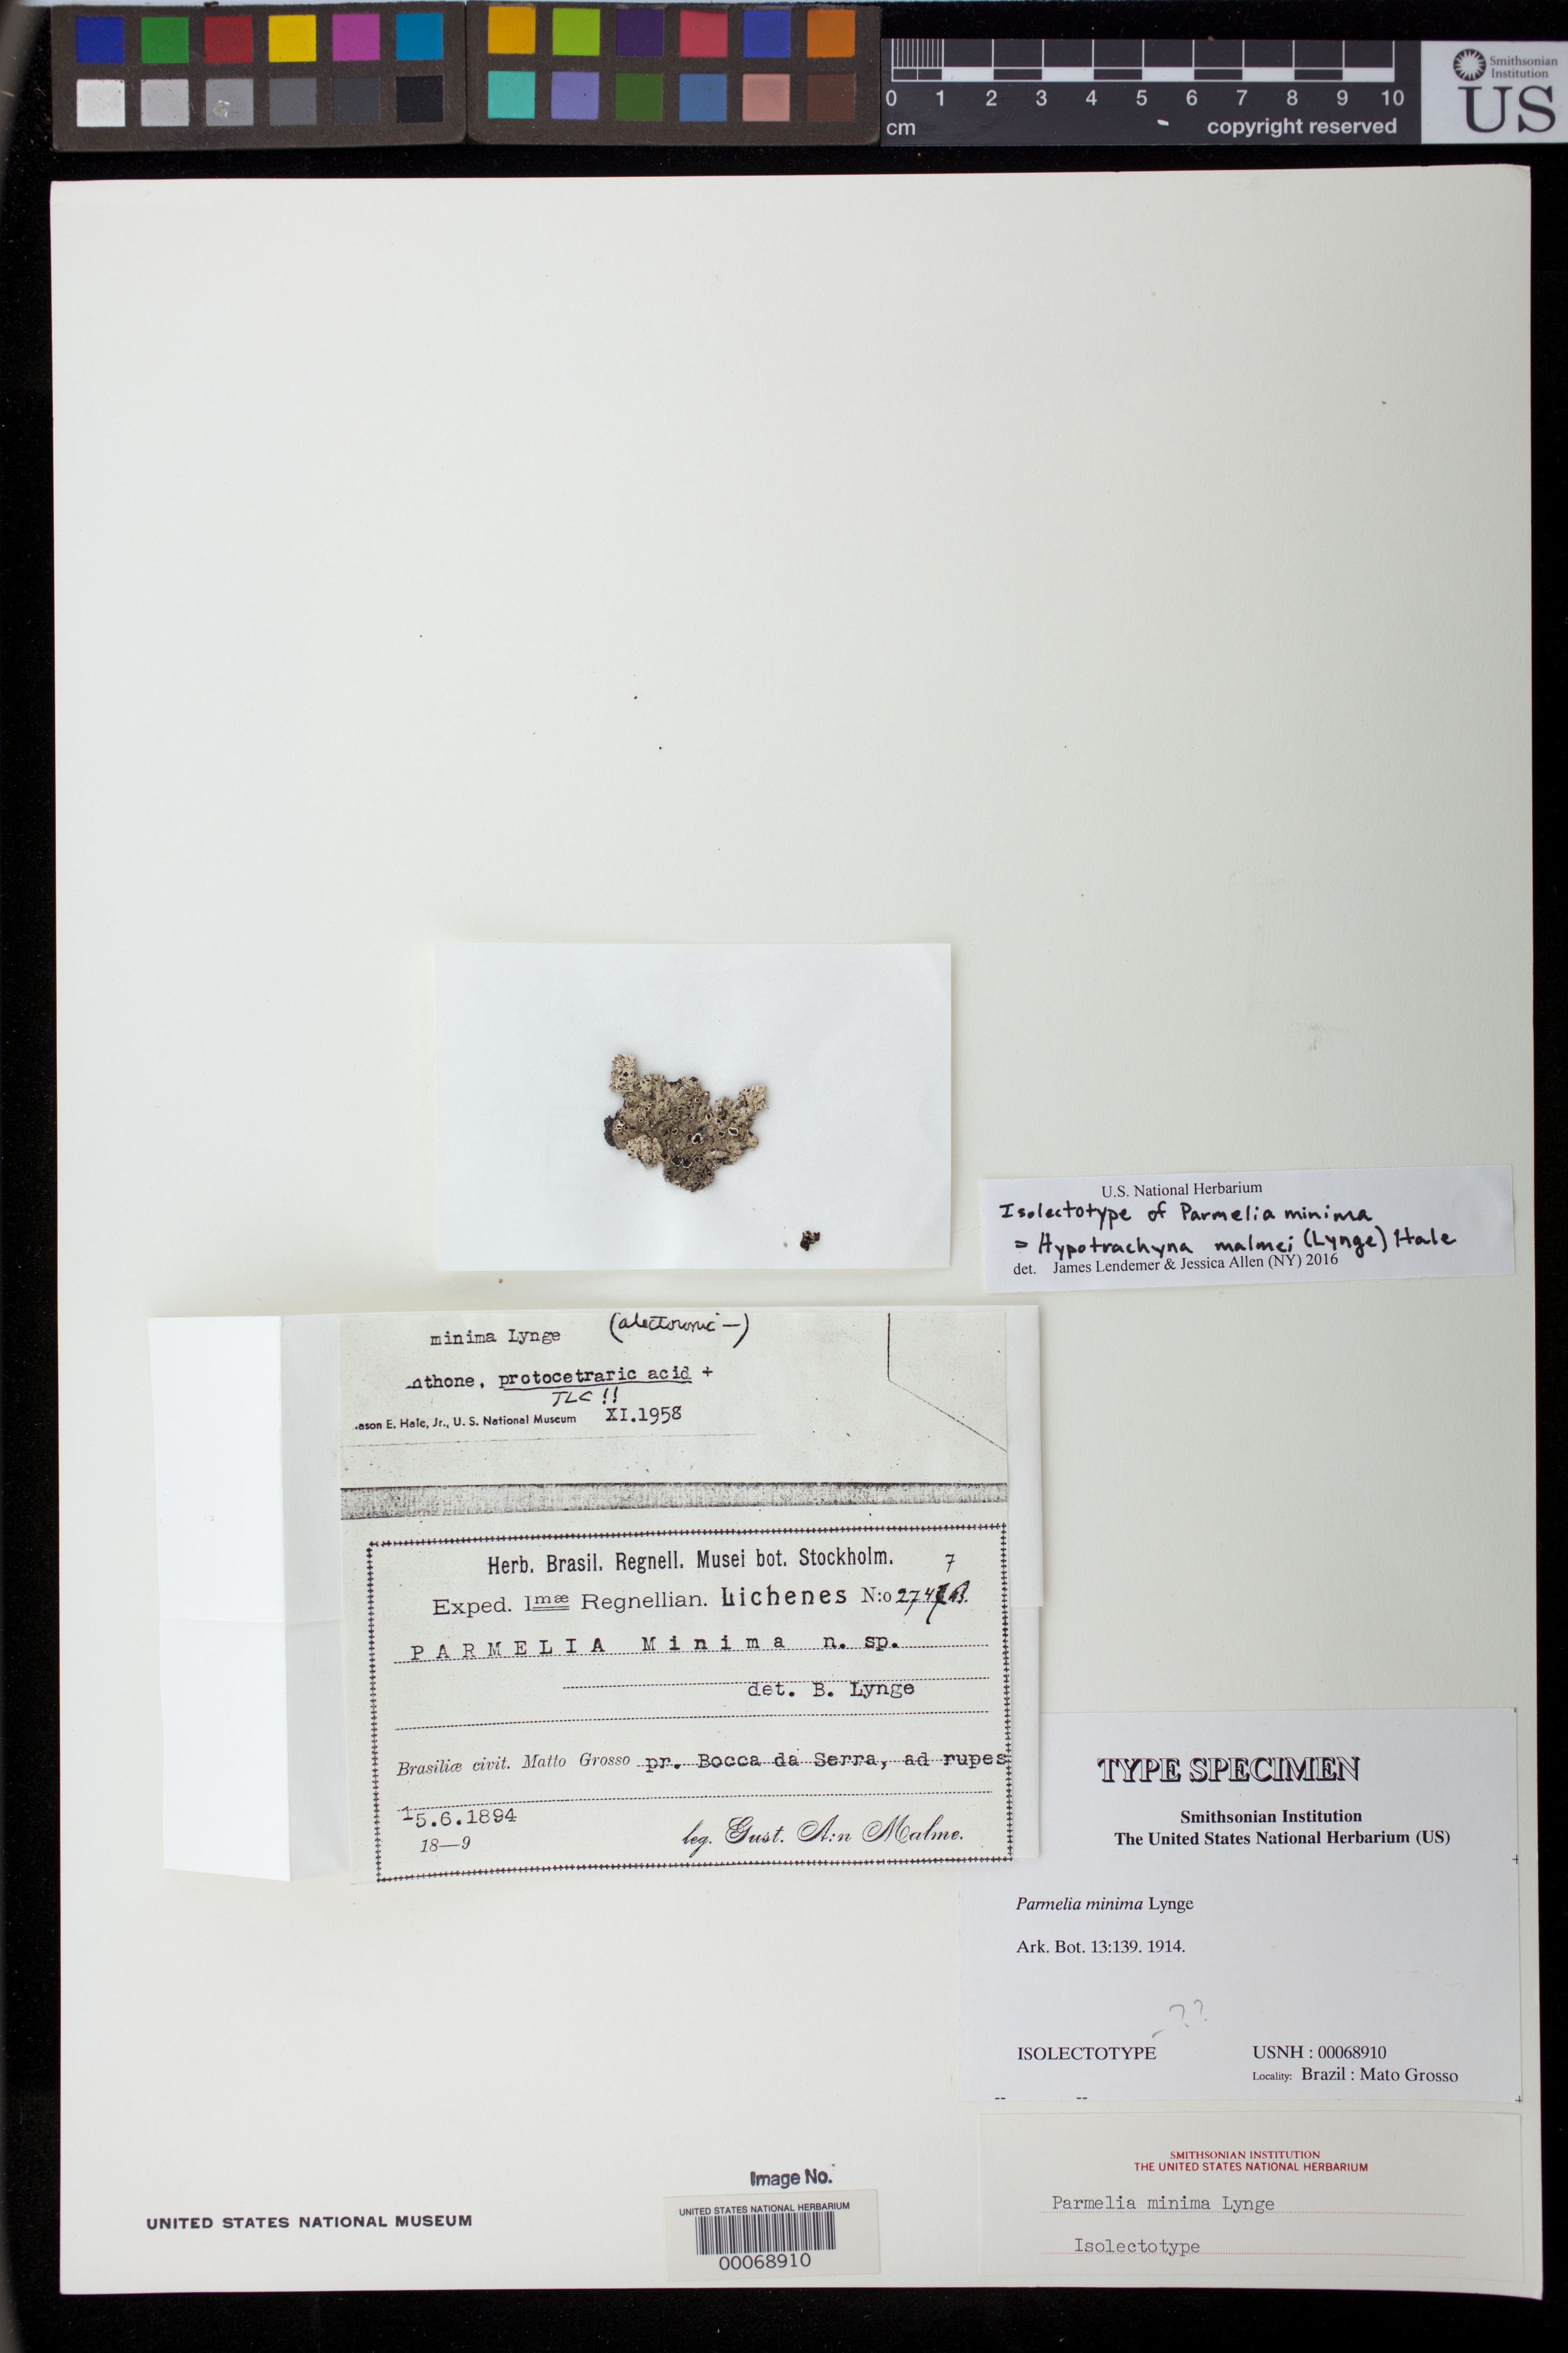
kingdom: Fungi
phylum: Ascomycota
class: Lecanoromycetes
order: Lecanorales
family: Parmeliaceae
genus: Parmelia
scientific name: Parmelia minima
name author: Lynge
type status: Type Collection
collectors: G. O. A. Malme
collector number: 2747 B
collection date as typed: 15 Jun 1894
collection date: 1894-06-15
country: Brazil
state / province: Mato Grosso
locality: Near Bocca da Serra.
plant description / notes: Specimen annotated by Lendemer & Allen (2016) as isolectotype; publication not seen